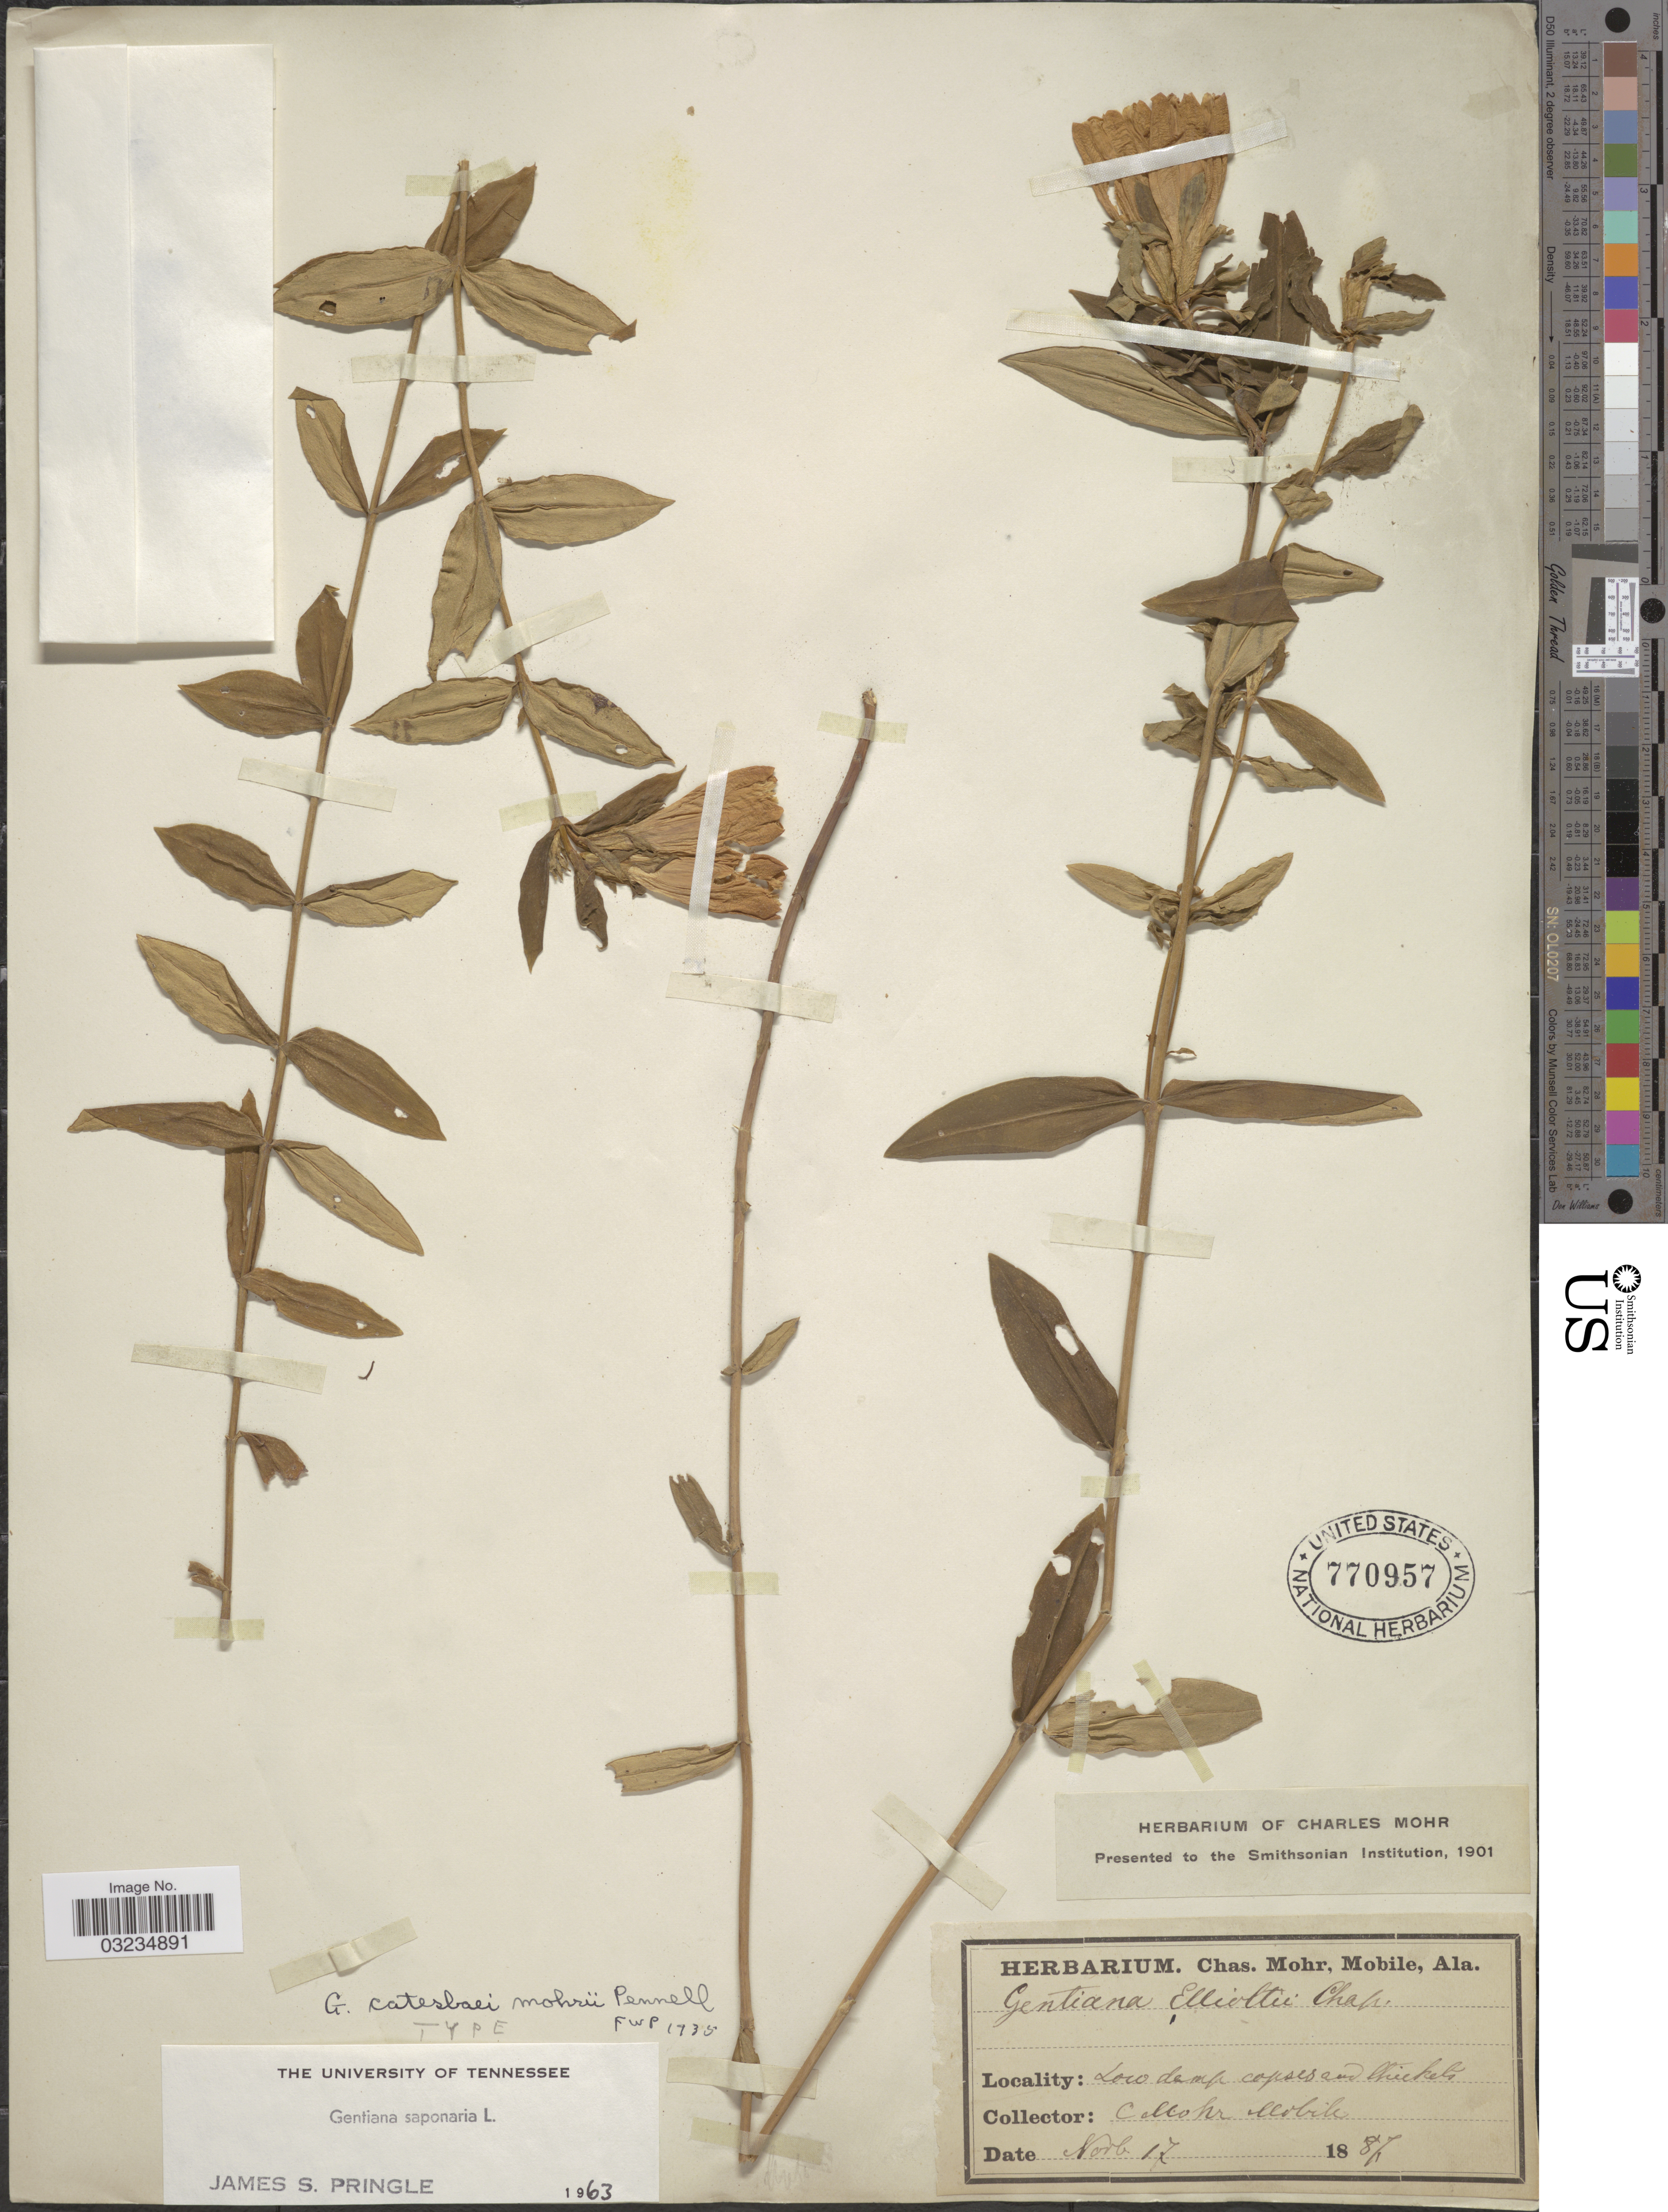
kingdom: Plantae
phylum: Tracheophyta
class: Magnoliopsida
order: Gentianales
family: Gentianaceae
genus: Gentiana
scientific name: Gentiana saponaria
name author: L.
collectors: Mohr, C. T. (herbarium)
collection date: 1887-11-17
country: United States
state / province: Alabama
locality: Low damp copses and thickets. Mobile.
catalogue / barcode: US 770957